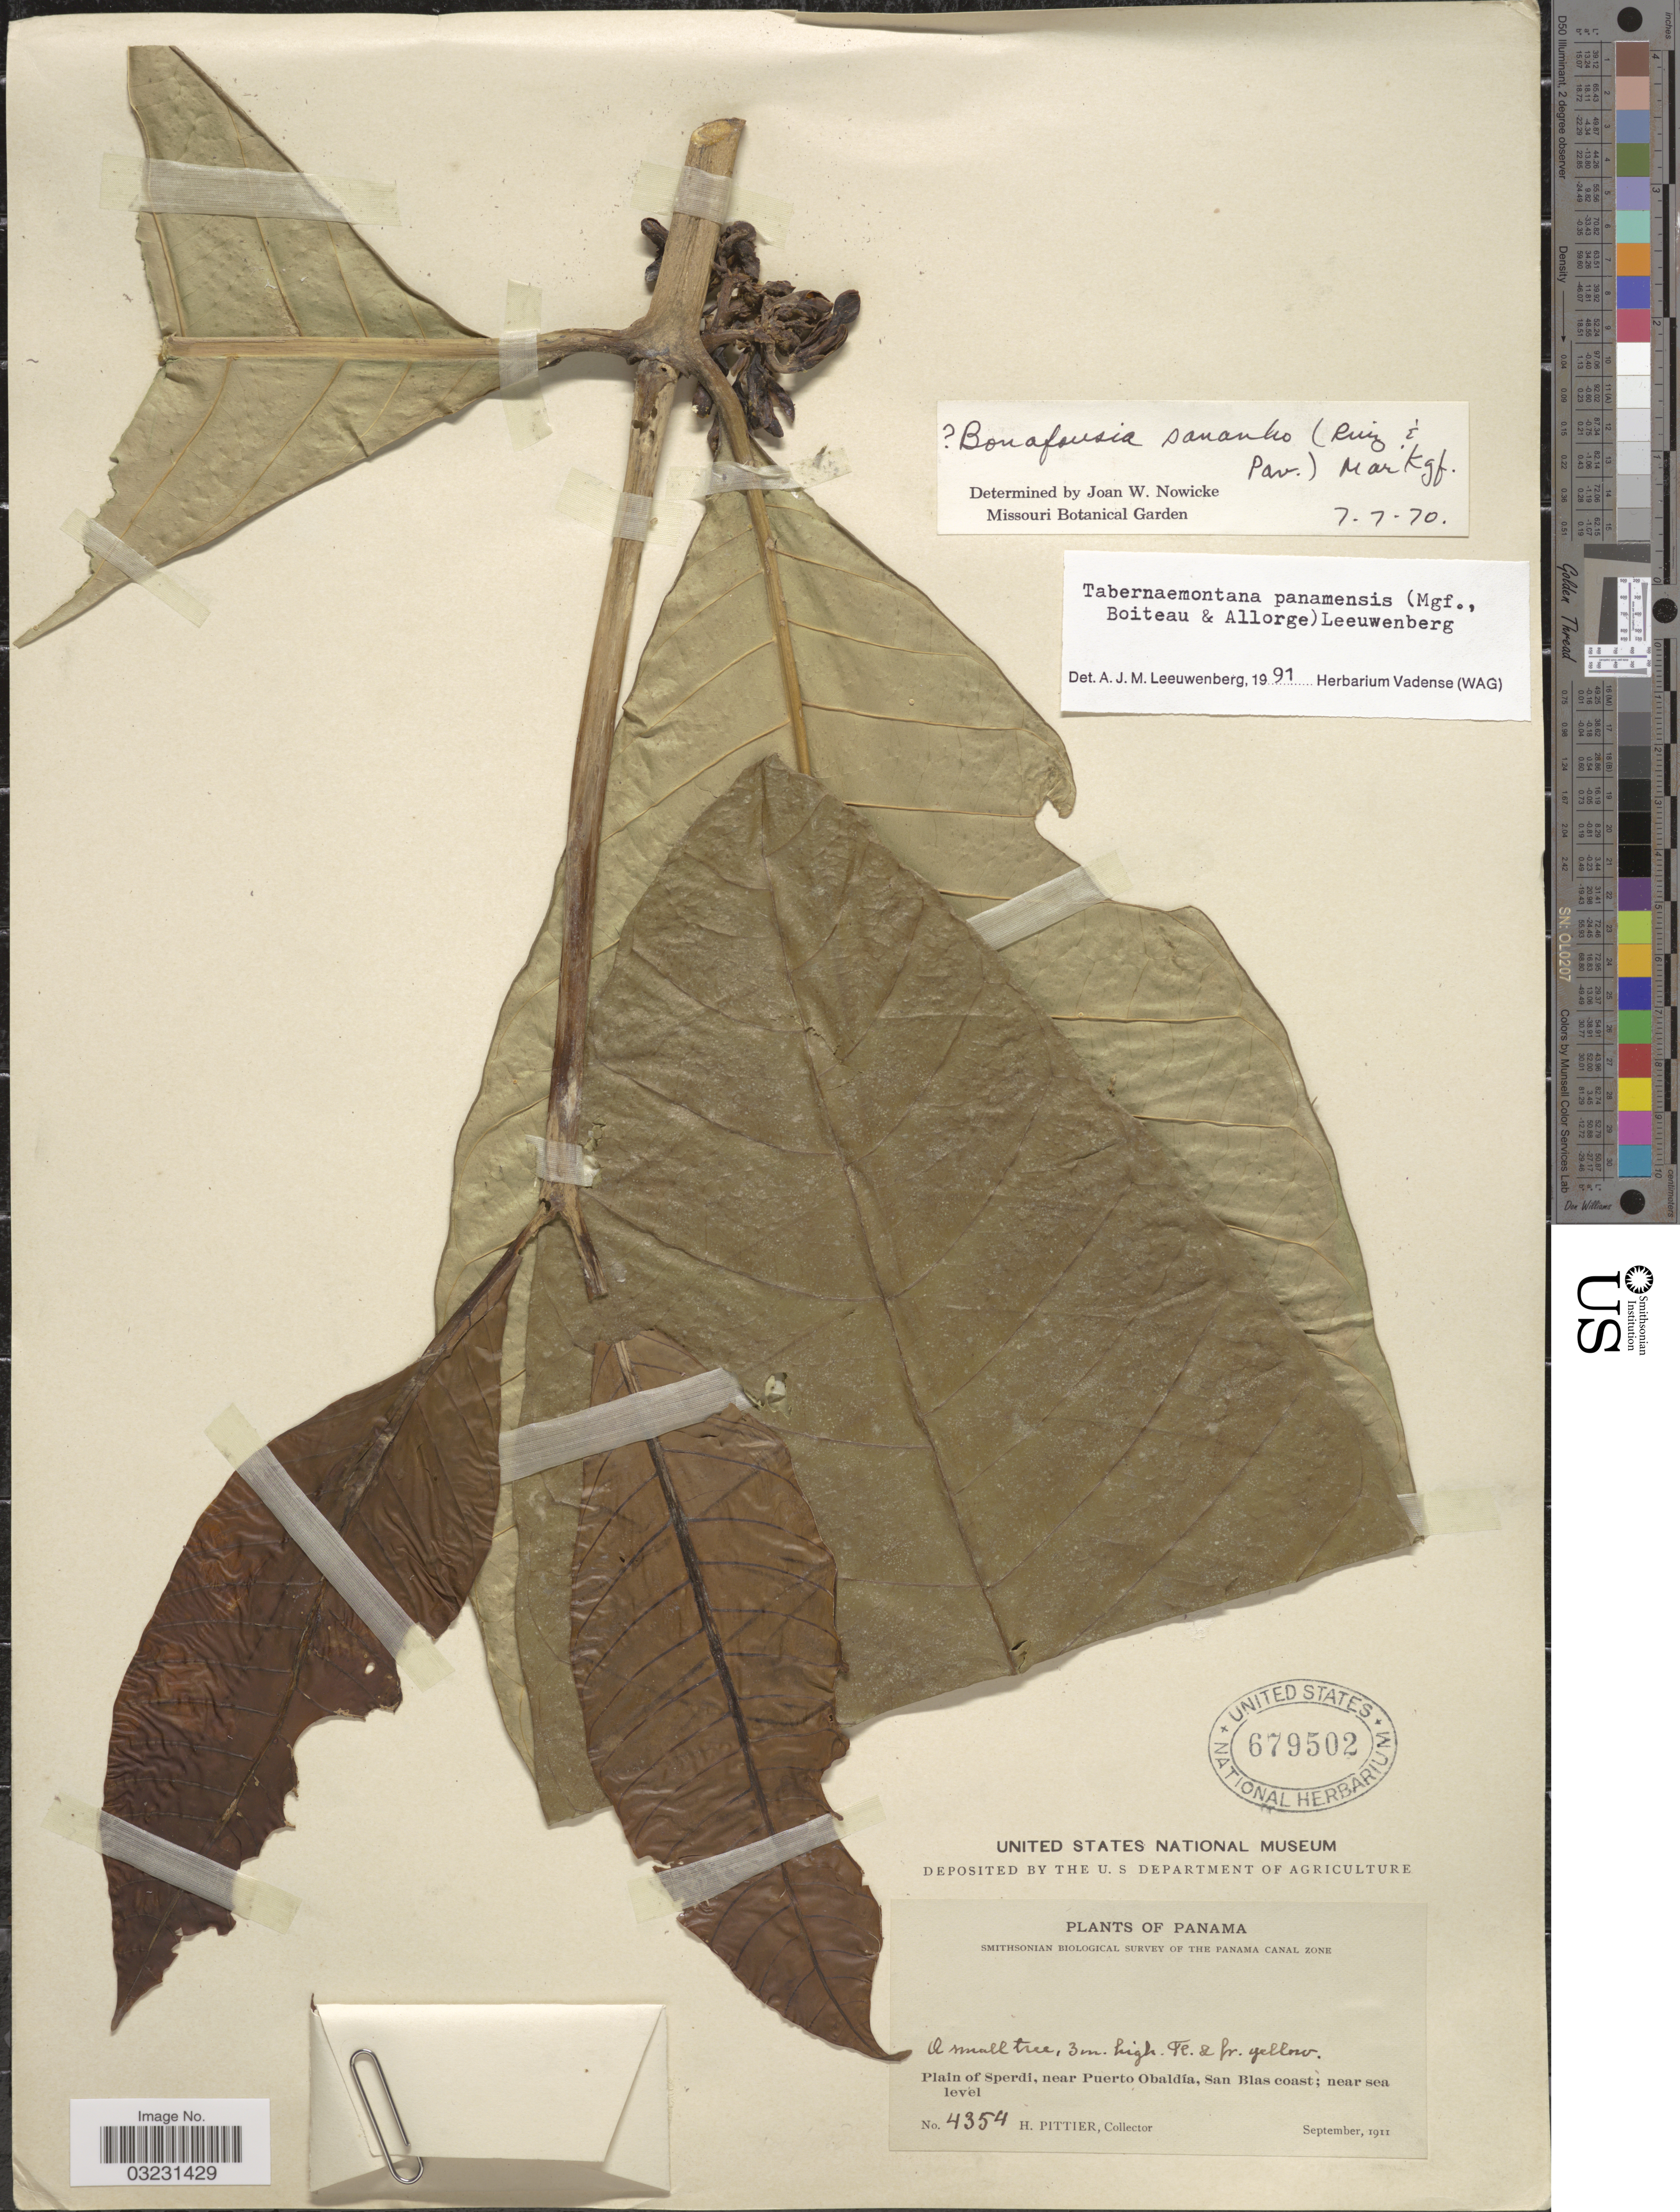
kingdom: Plantae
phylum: Tracheophyta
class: Magnoliopsida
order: Gentianales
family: Apocynaceae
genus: Tabernaemontana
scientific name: Tabernaemontana panamensis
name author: (Markgr. et al.) Leeuwenb.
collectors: H. F. Pittier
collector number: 4354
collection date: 1911-09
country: Panama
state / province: Kuna Yala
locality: Plain of Sperdi, near Puerto Obaldía, San Blas coast.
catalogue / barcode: US 679502